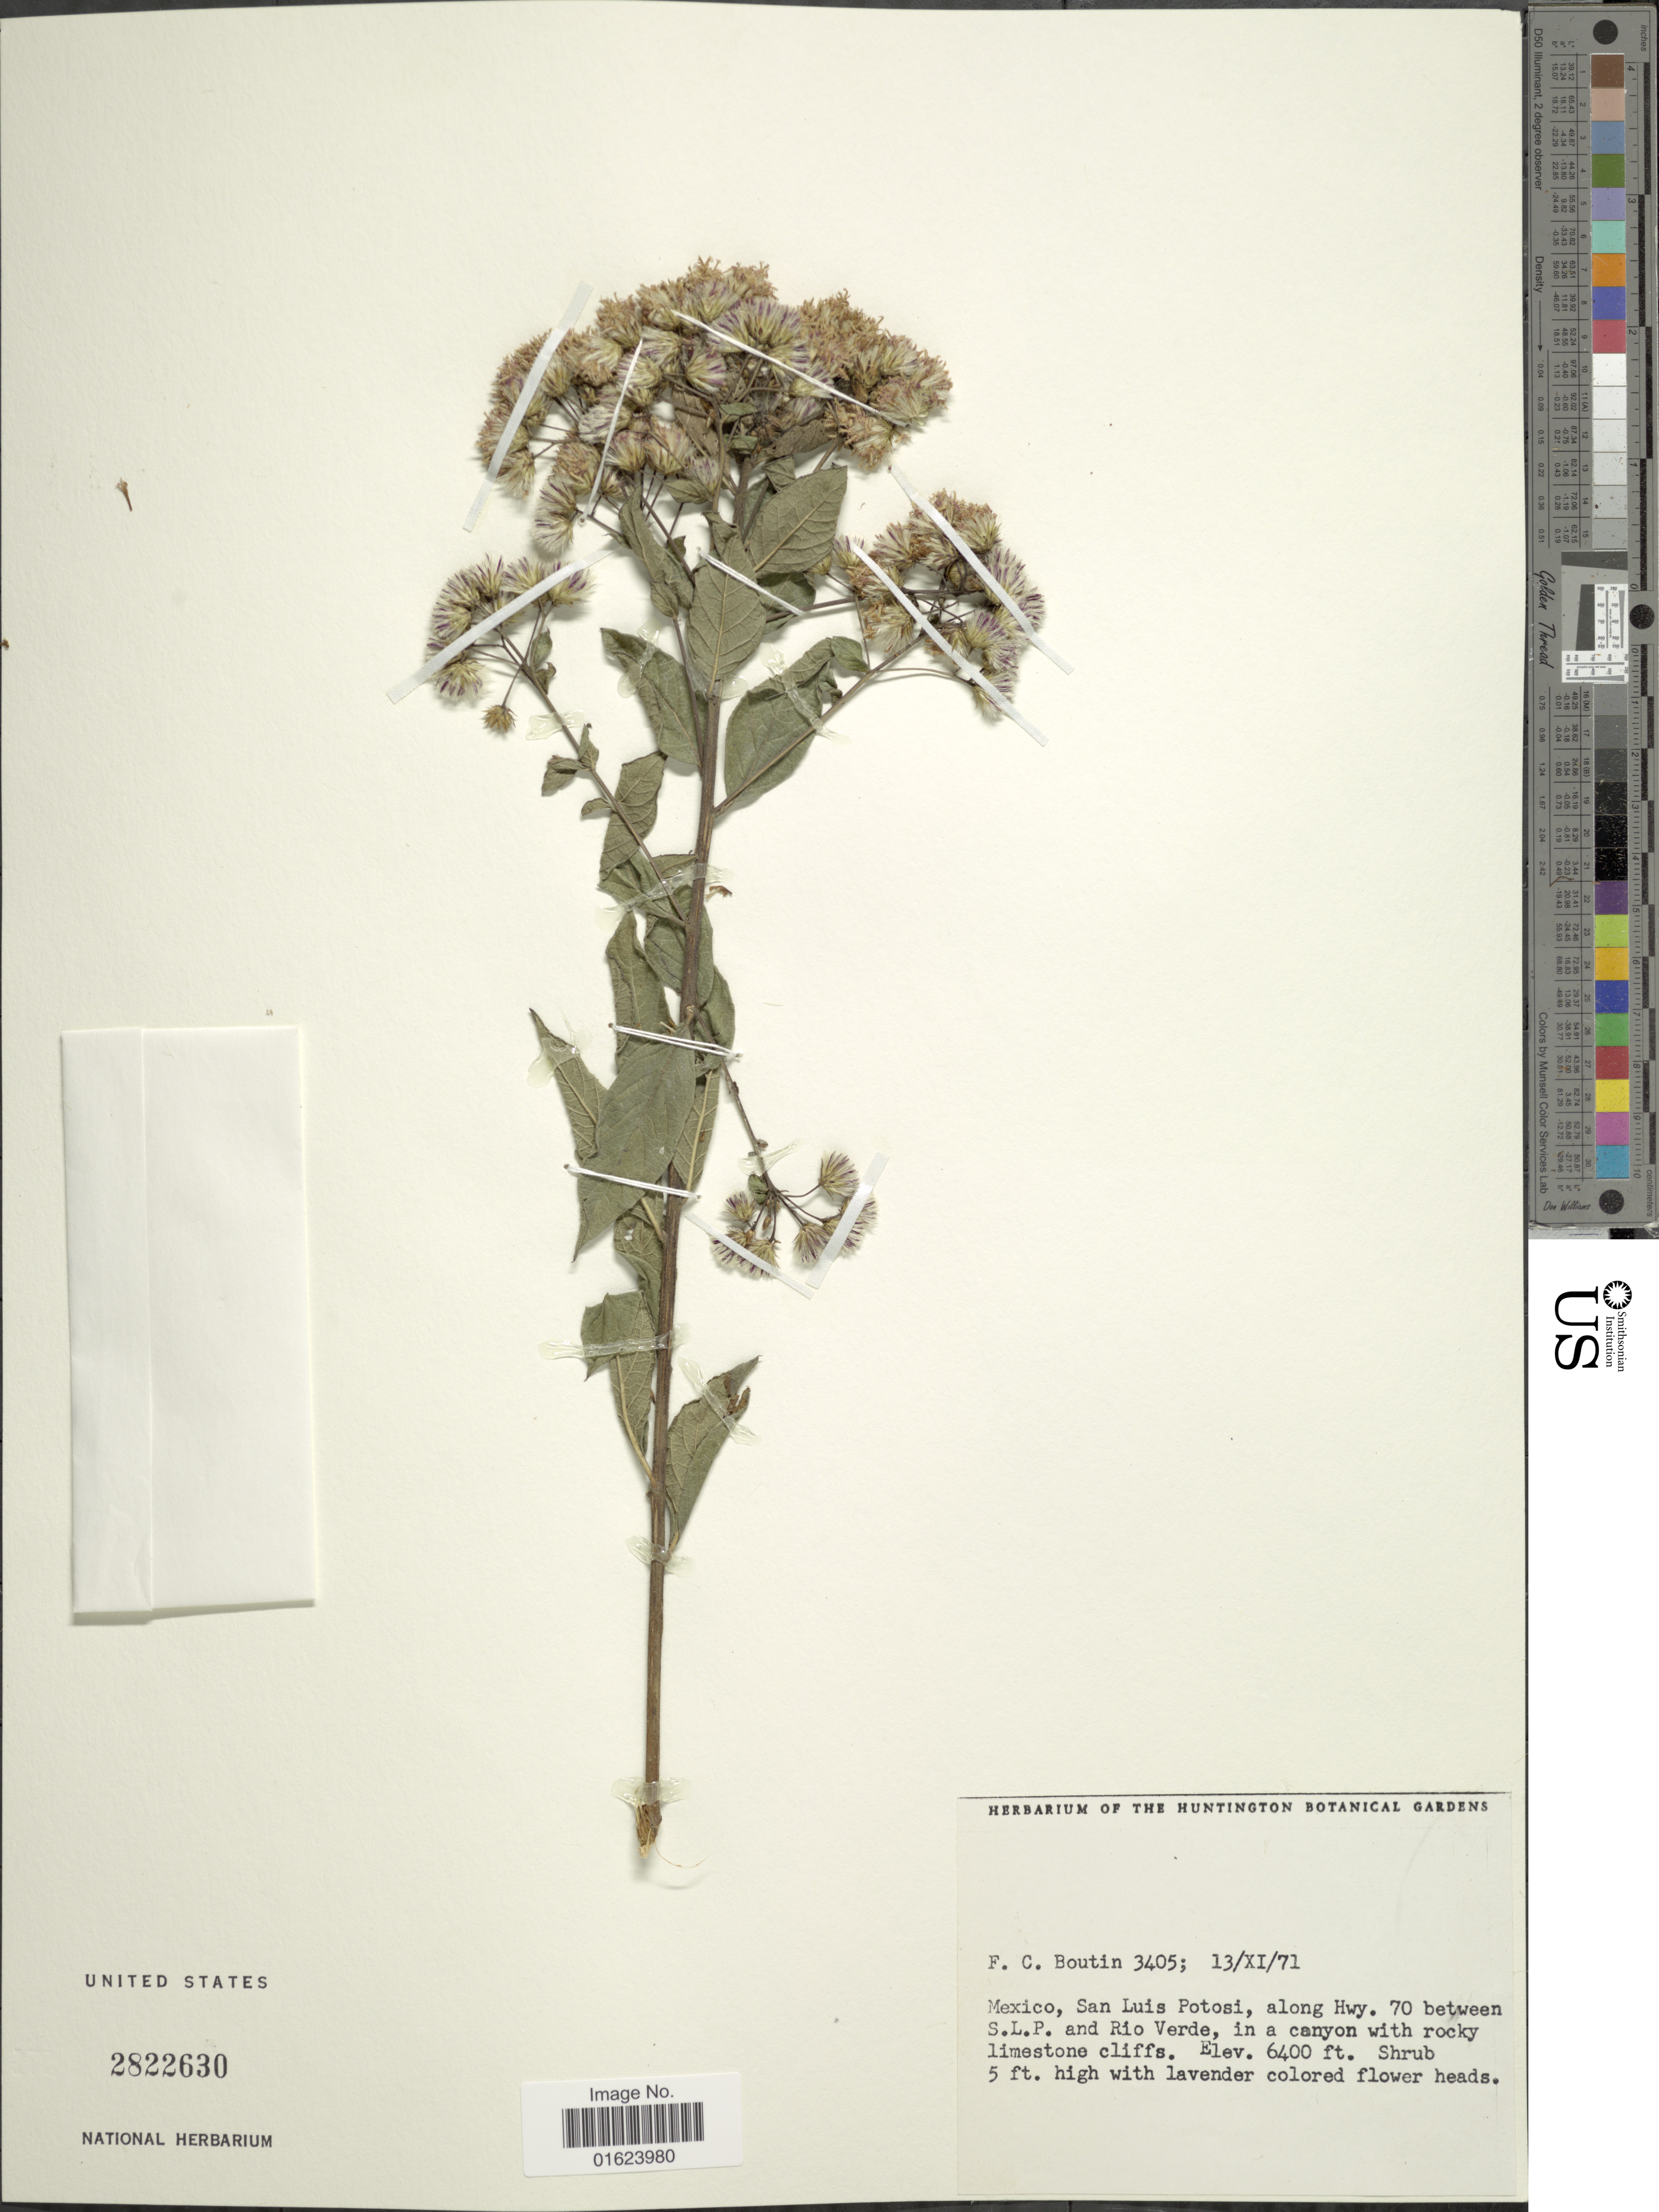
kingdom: Plantae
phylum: Tracheophyta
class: Magnoliopsida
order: Asterales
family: Asteraceae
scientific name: Vickianthus serratuloides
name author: (Kunth) H. Rob.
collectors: F. Boutin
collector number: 3405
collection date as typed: Transcribed d/m/y: 13/11/71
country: Mexico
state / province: San Luis Potosí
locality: Mexico, San Luis Potosi, along Hwy. 70 between S. L.P. and Rio Verde, in a canyon withrocky limestone cliffs.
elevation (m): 1951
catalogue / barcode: US 2822630